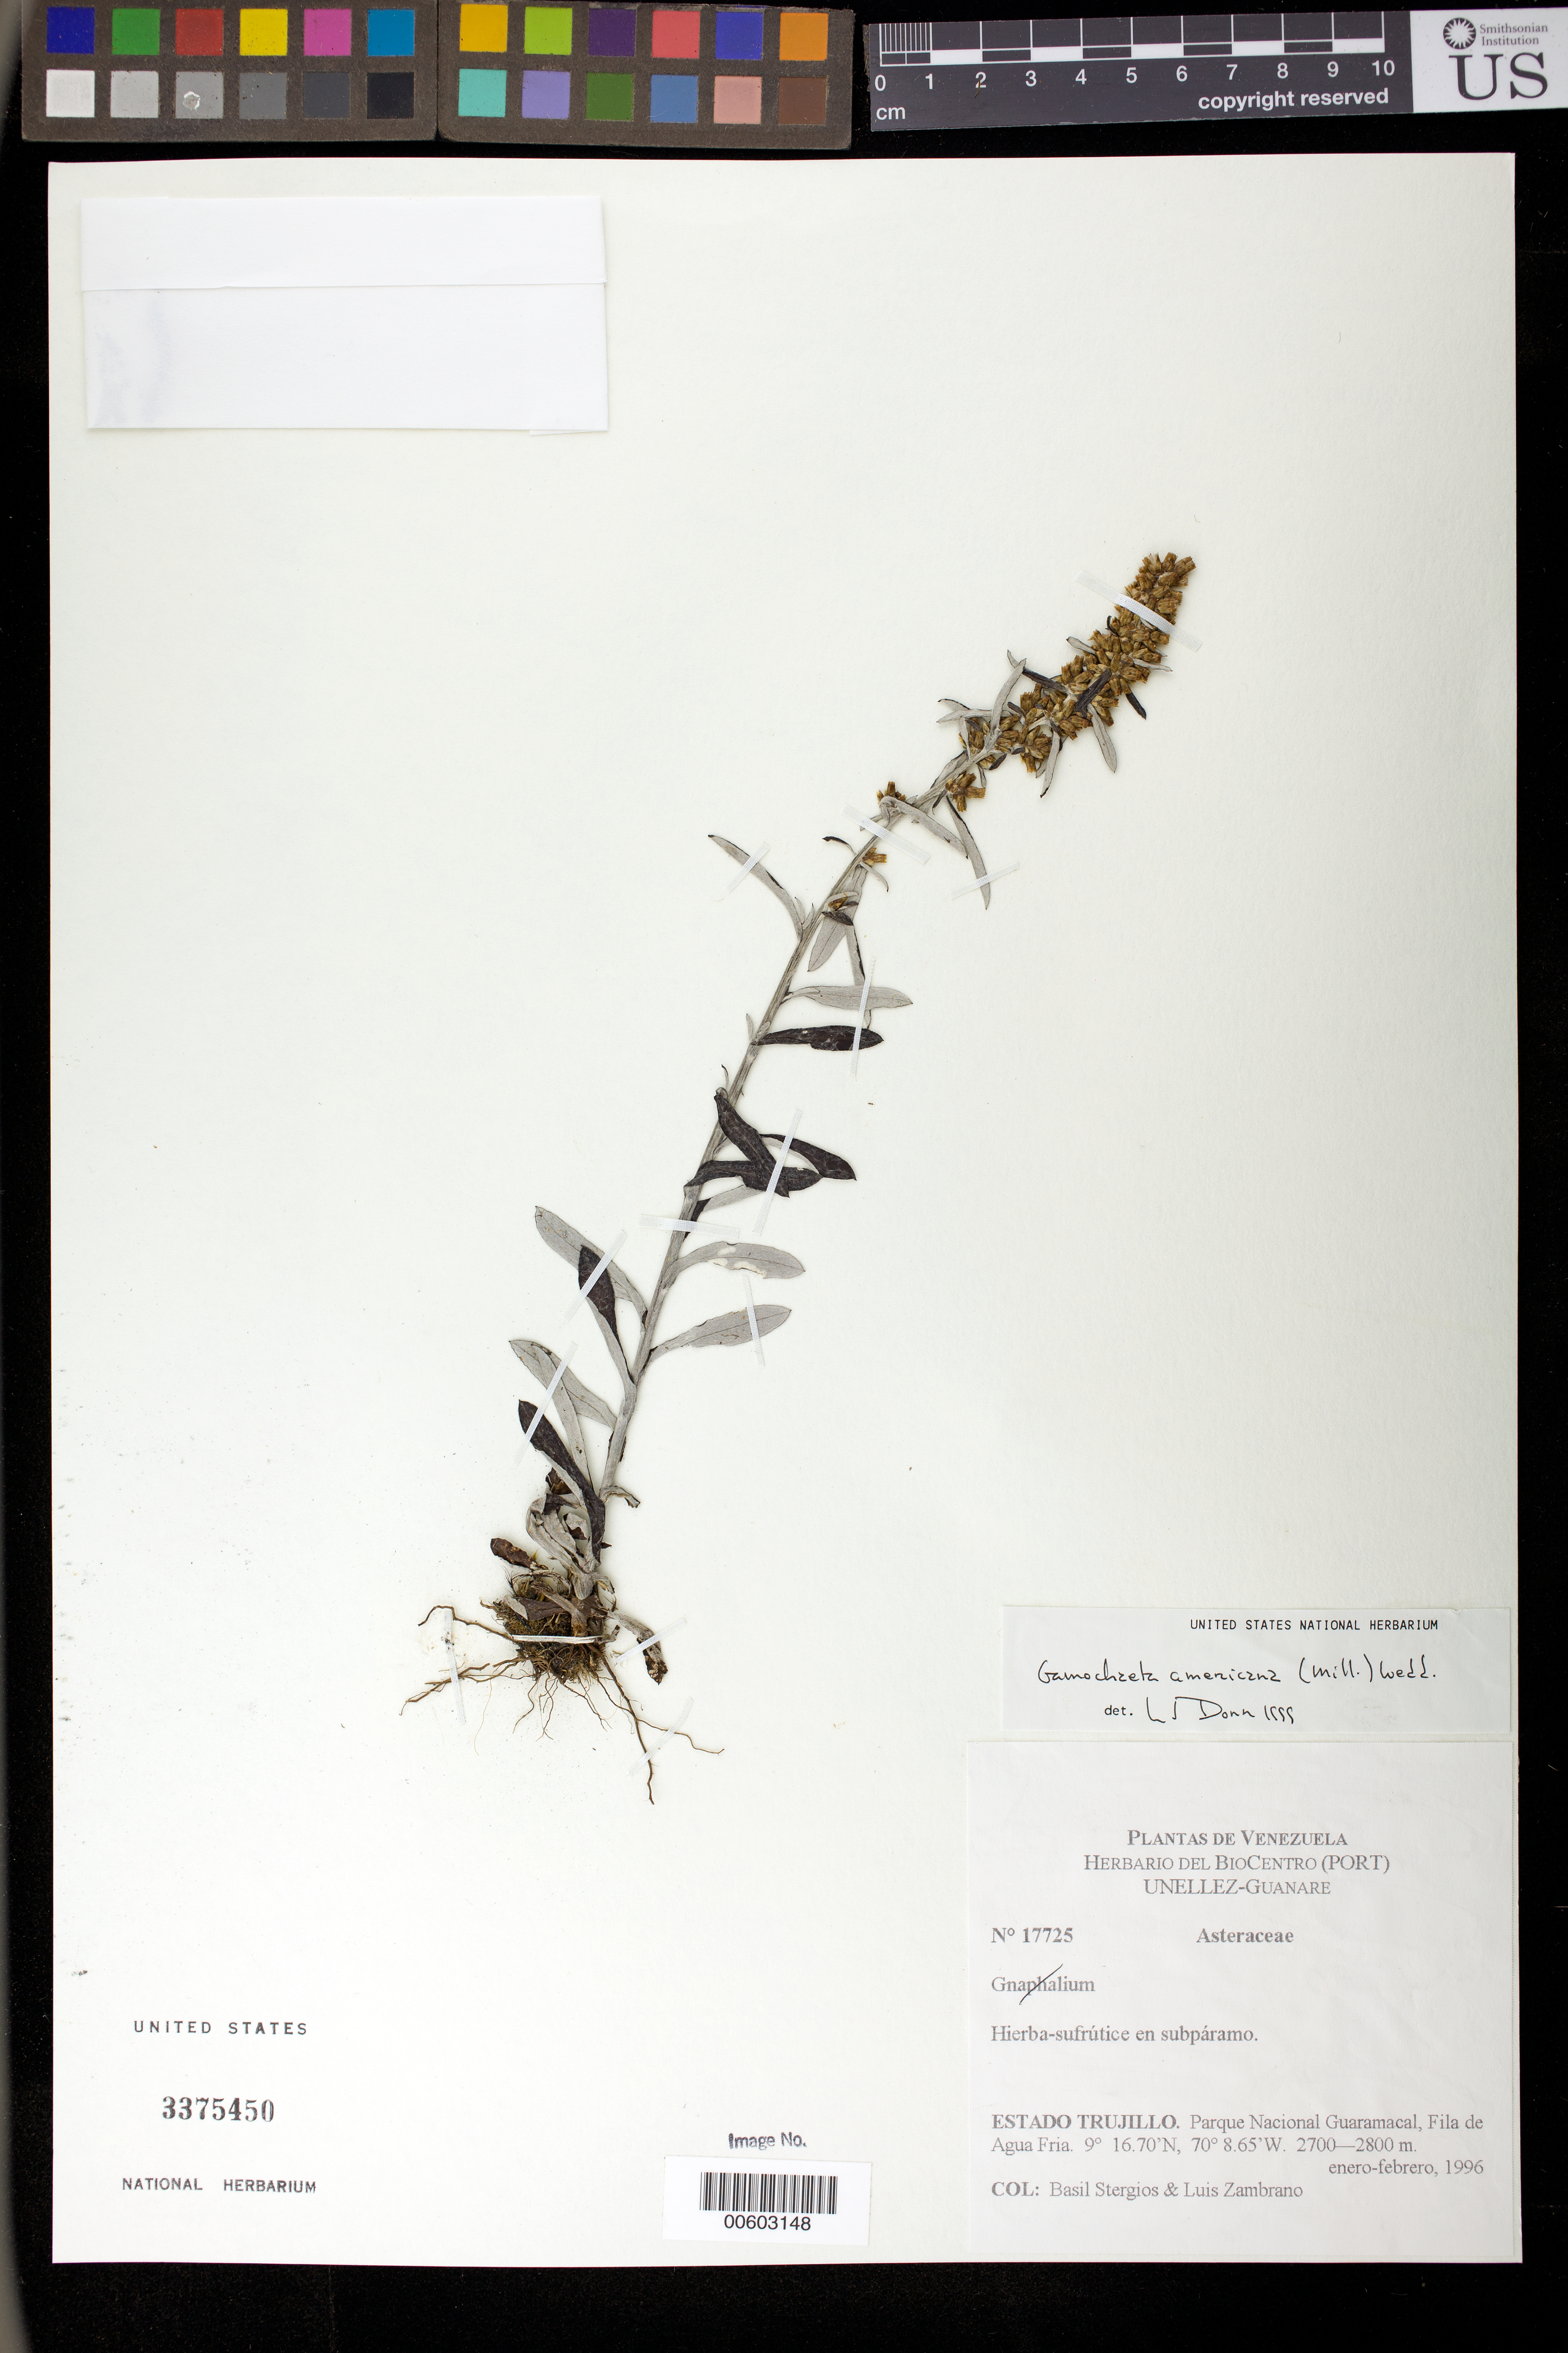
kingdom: Plantae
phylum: Tracheophyta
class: Magnoliopsida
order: Asterales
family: Asteraceae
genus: Gamochaeta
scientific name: Gamochaeta americana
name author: (Mill.) Wedd.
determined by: Dorr, L. J., (BOT), Smithsonian Institution - National Museum of Natural History (UNITED STATES)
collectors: B. G. Stergios & L. Zambrano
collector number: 17725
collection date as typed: Jan 1996 to -- Feb 1996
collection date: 1996-01/1996-02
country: Venezuela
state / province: Trujillo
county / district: Boconó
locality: Parque Nacional Guaramacal, Fila de Agua Fria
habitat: Subpáramo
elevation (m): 2700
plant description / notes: PORT, US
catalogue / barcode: US 3375450